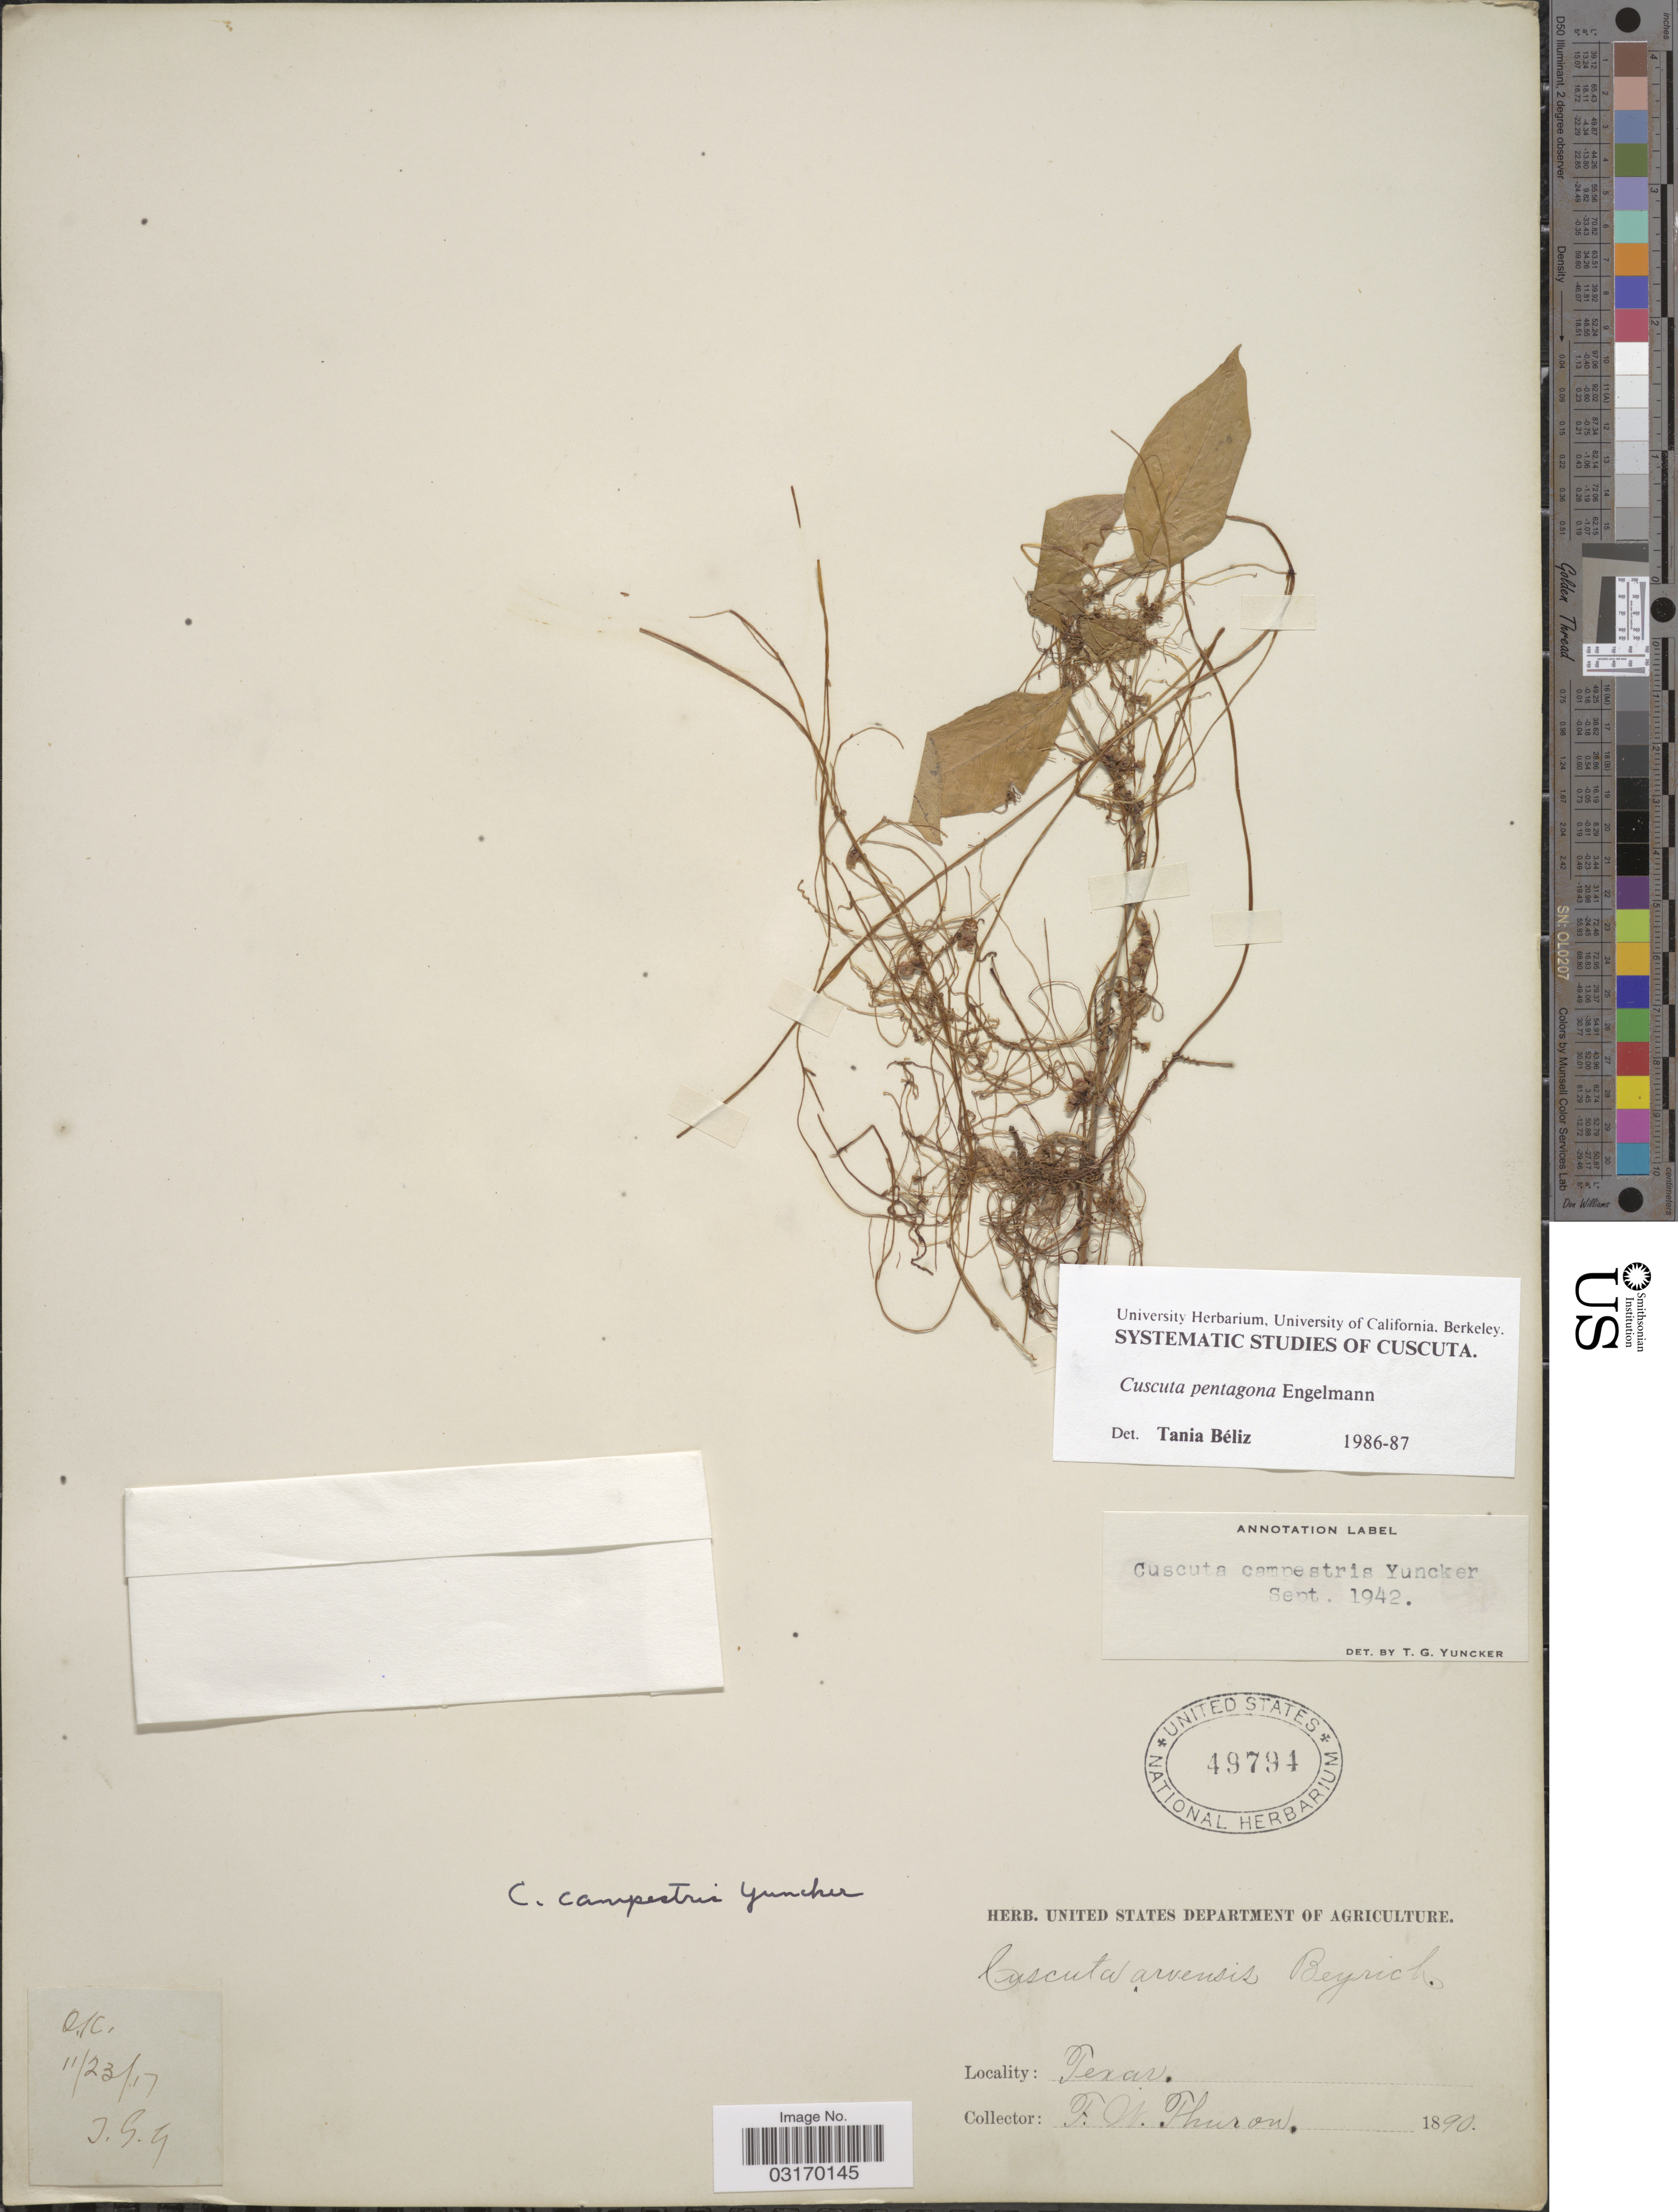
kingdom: Plantae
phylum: Tracheophyta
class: Magnoliopsida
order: Solanales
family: Convolvulaceae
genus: Cuscuta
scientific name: Cuscuta pentagona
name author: Engelm.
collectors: F. Thuron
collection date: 1890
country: United States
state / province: Texas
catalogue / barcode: US 49794